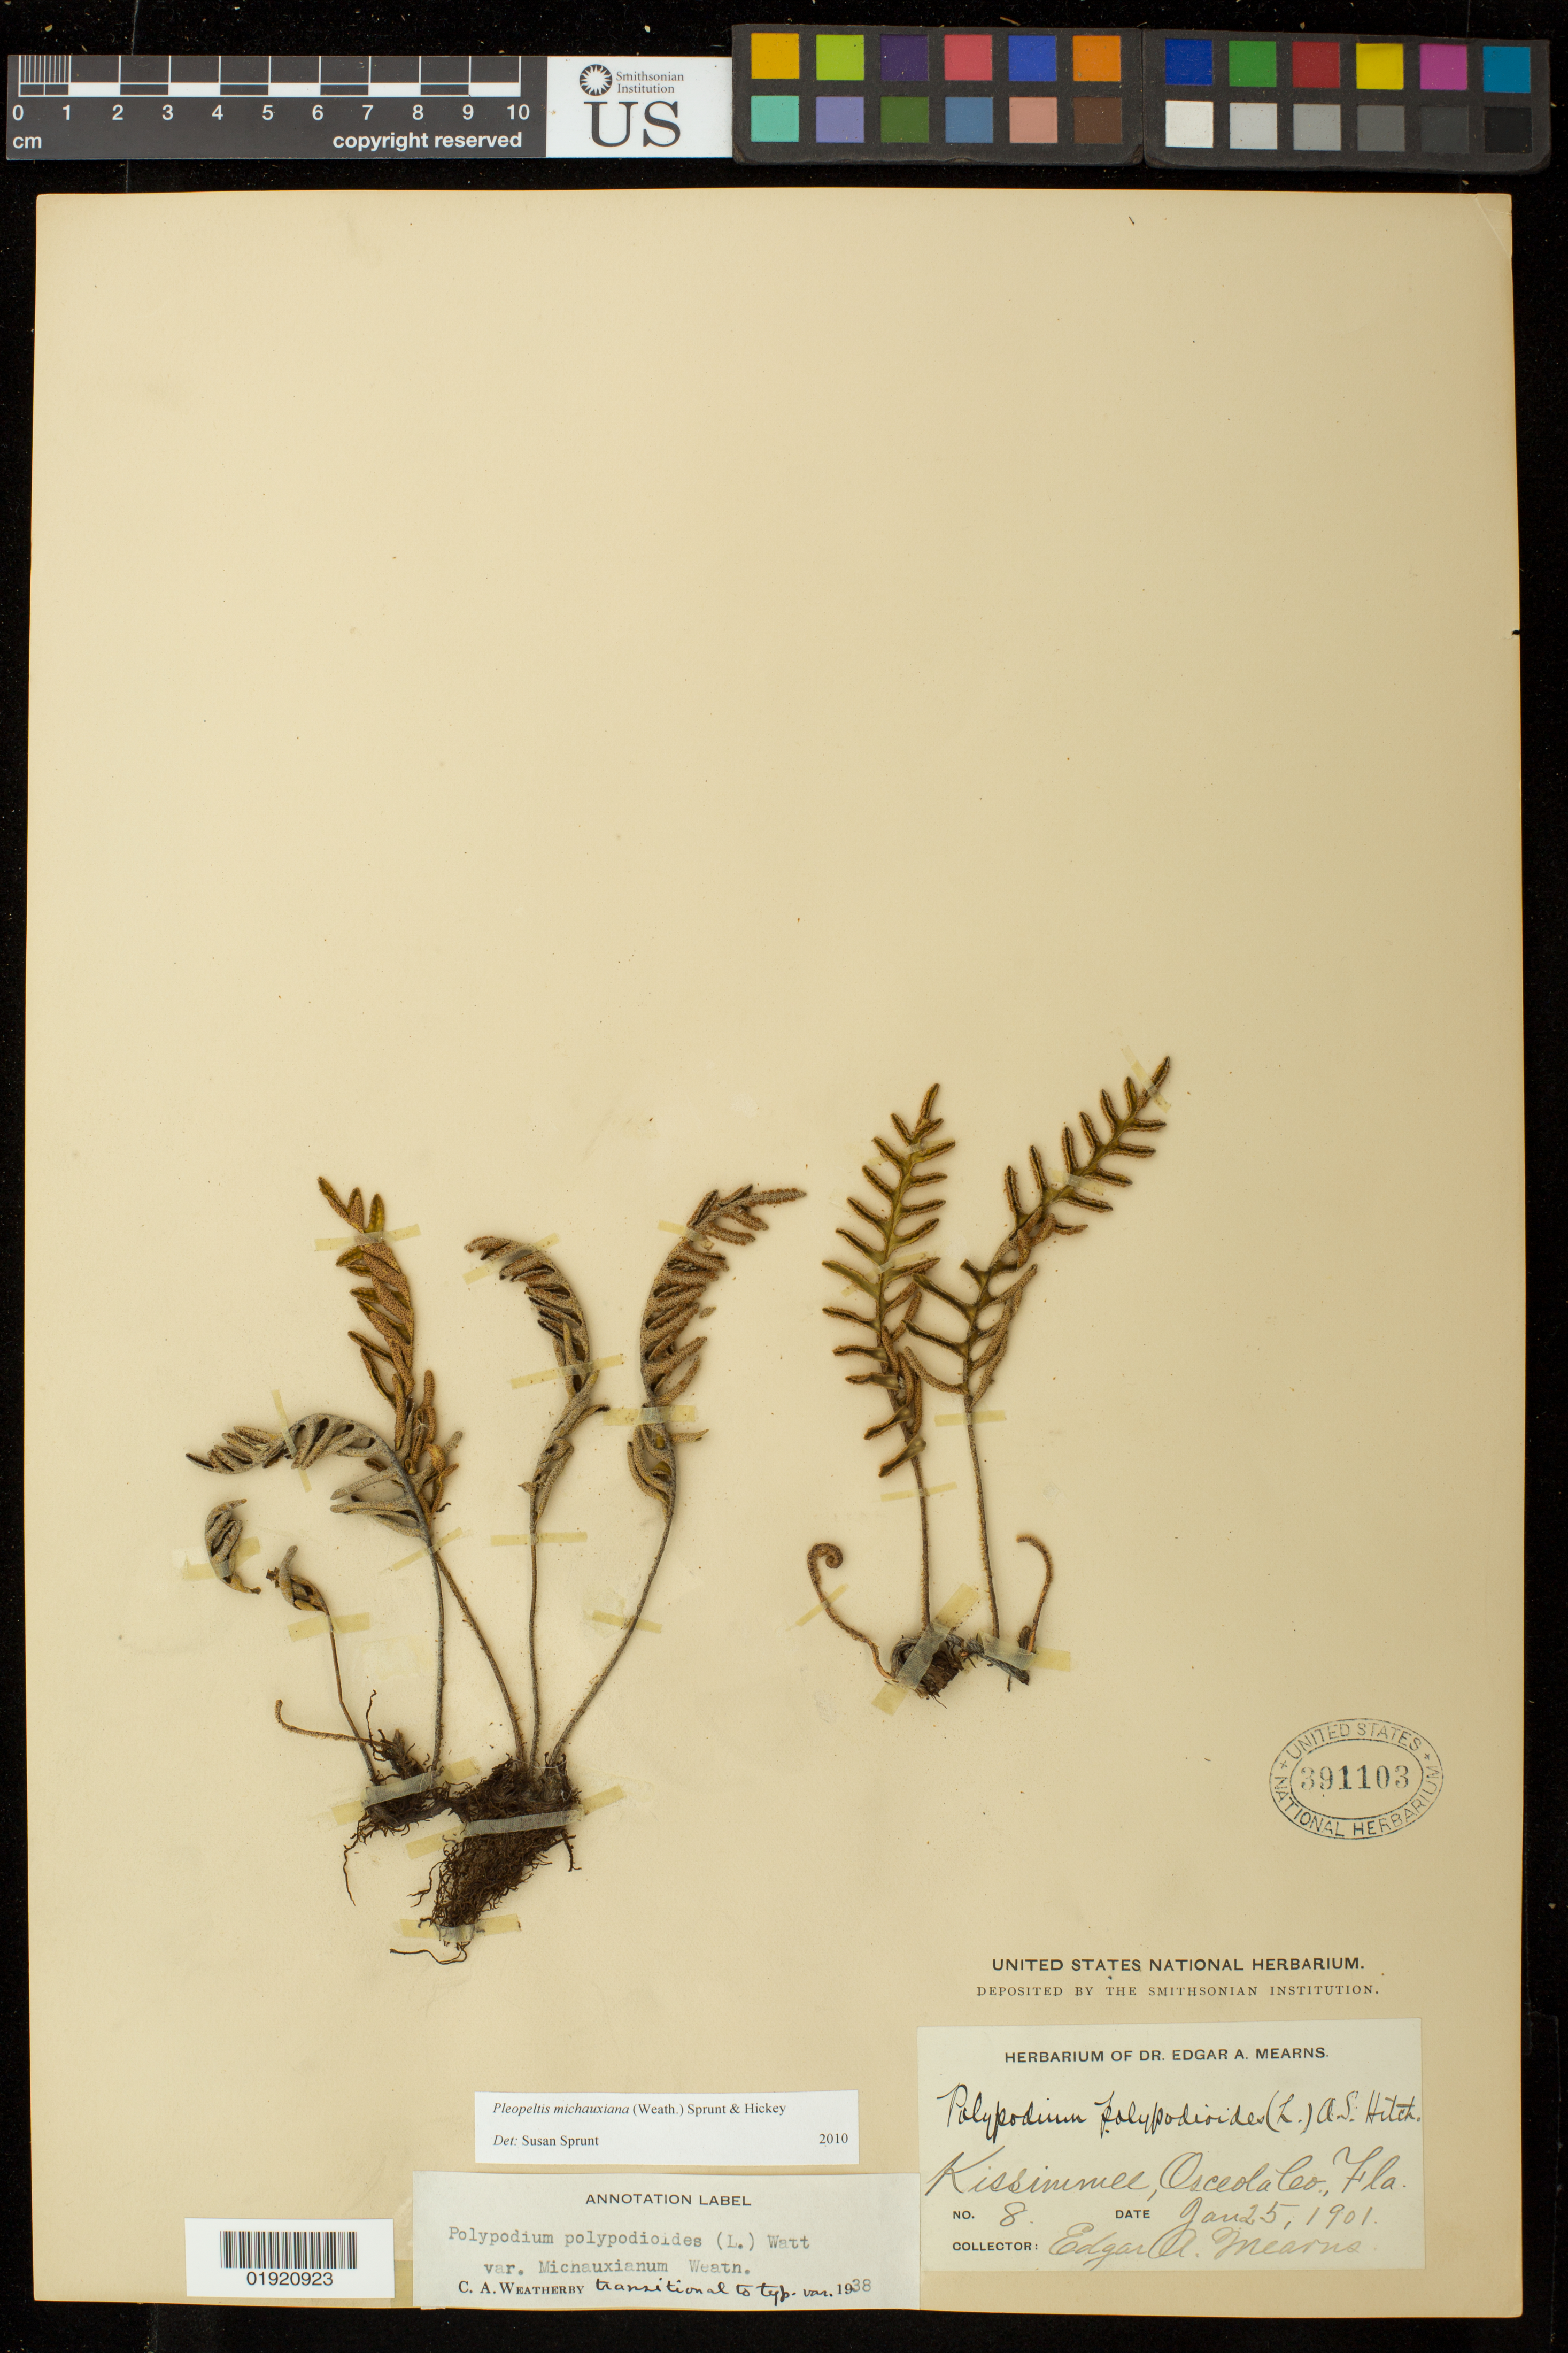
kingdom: Plantae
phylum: Tracheophyta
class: Polypodiopsida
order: Polypodiales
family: Polypodiaceae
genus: Pleopeltis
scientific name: Pleopeltis michauxiana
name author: (Weath.) Hickey & Sprunt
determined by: Sprunt, S. V.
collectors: E. A. Mearns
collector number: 8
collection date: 1901-01-25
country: United States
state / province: Florida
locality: Kissimmee, Osceola Co., Fla.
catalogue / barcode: US 391103